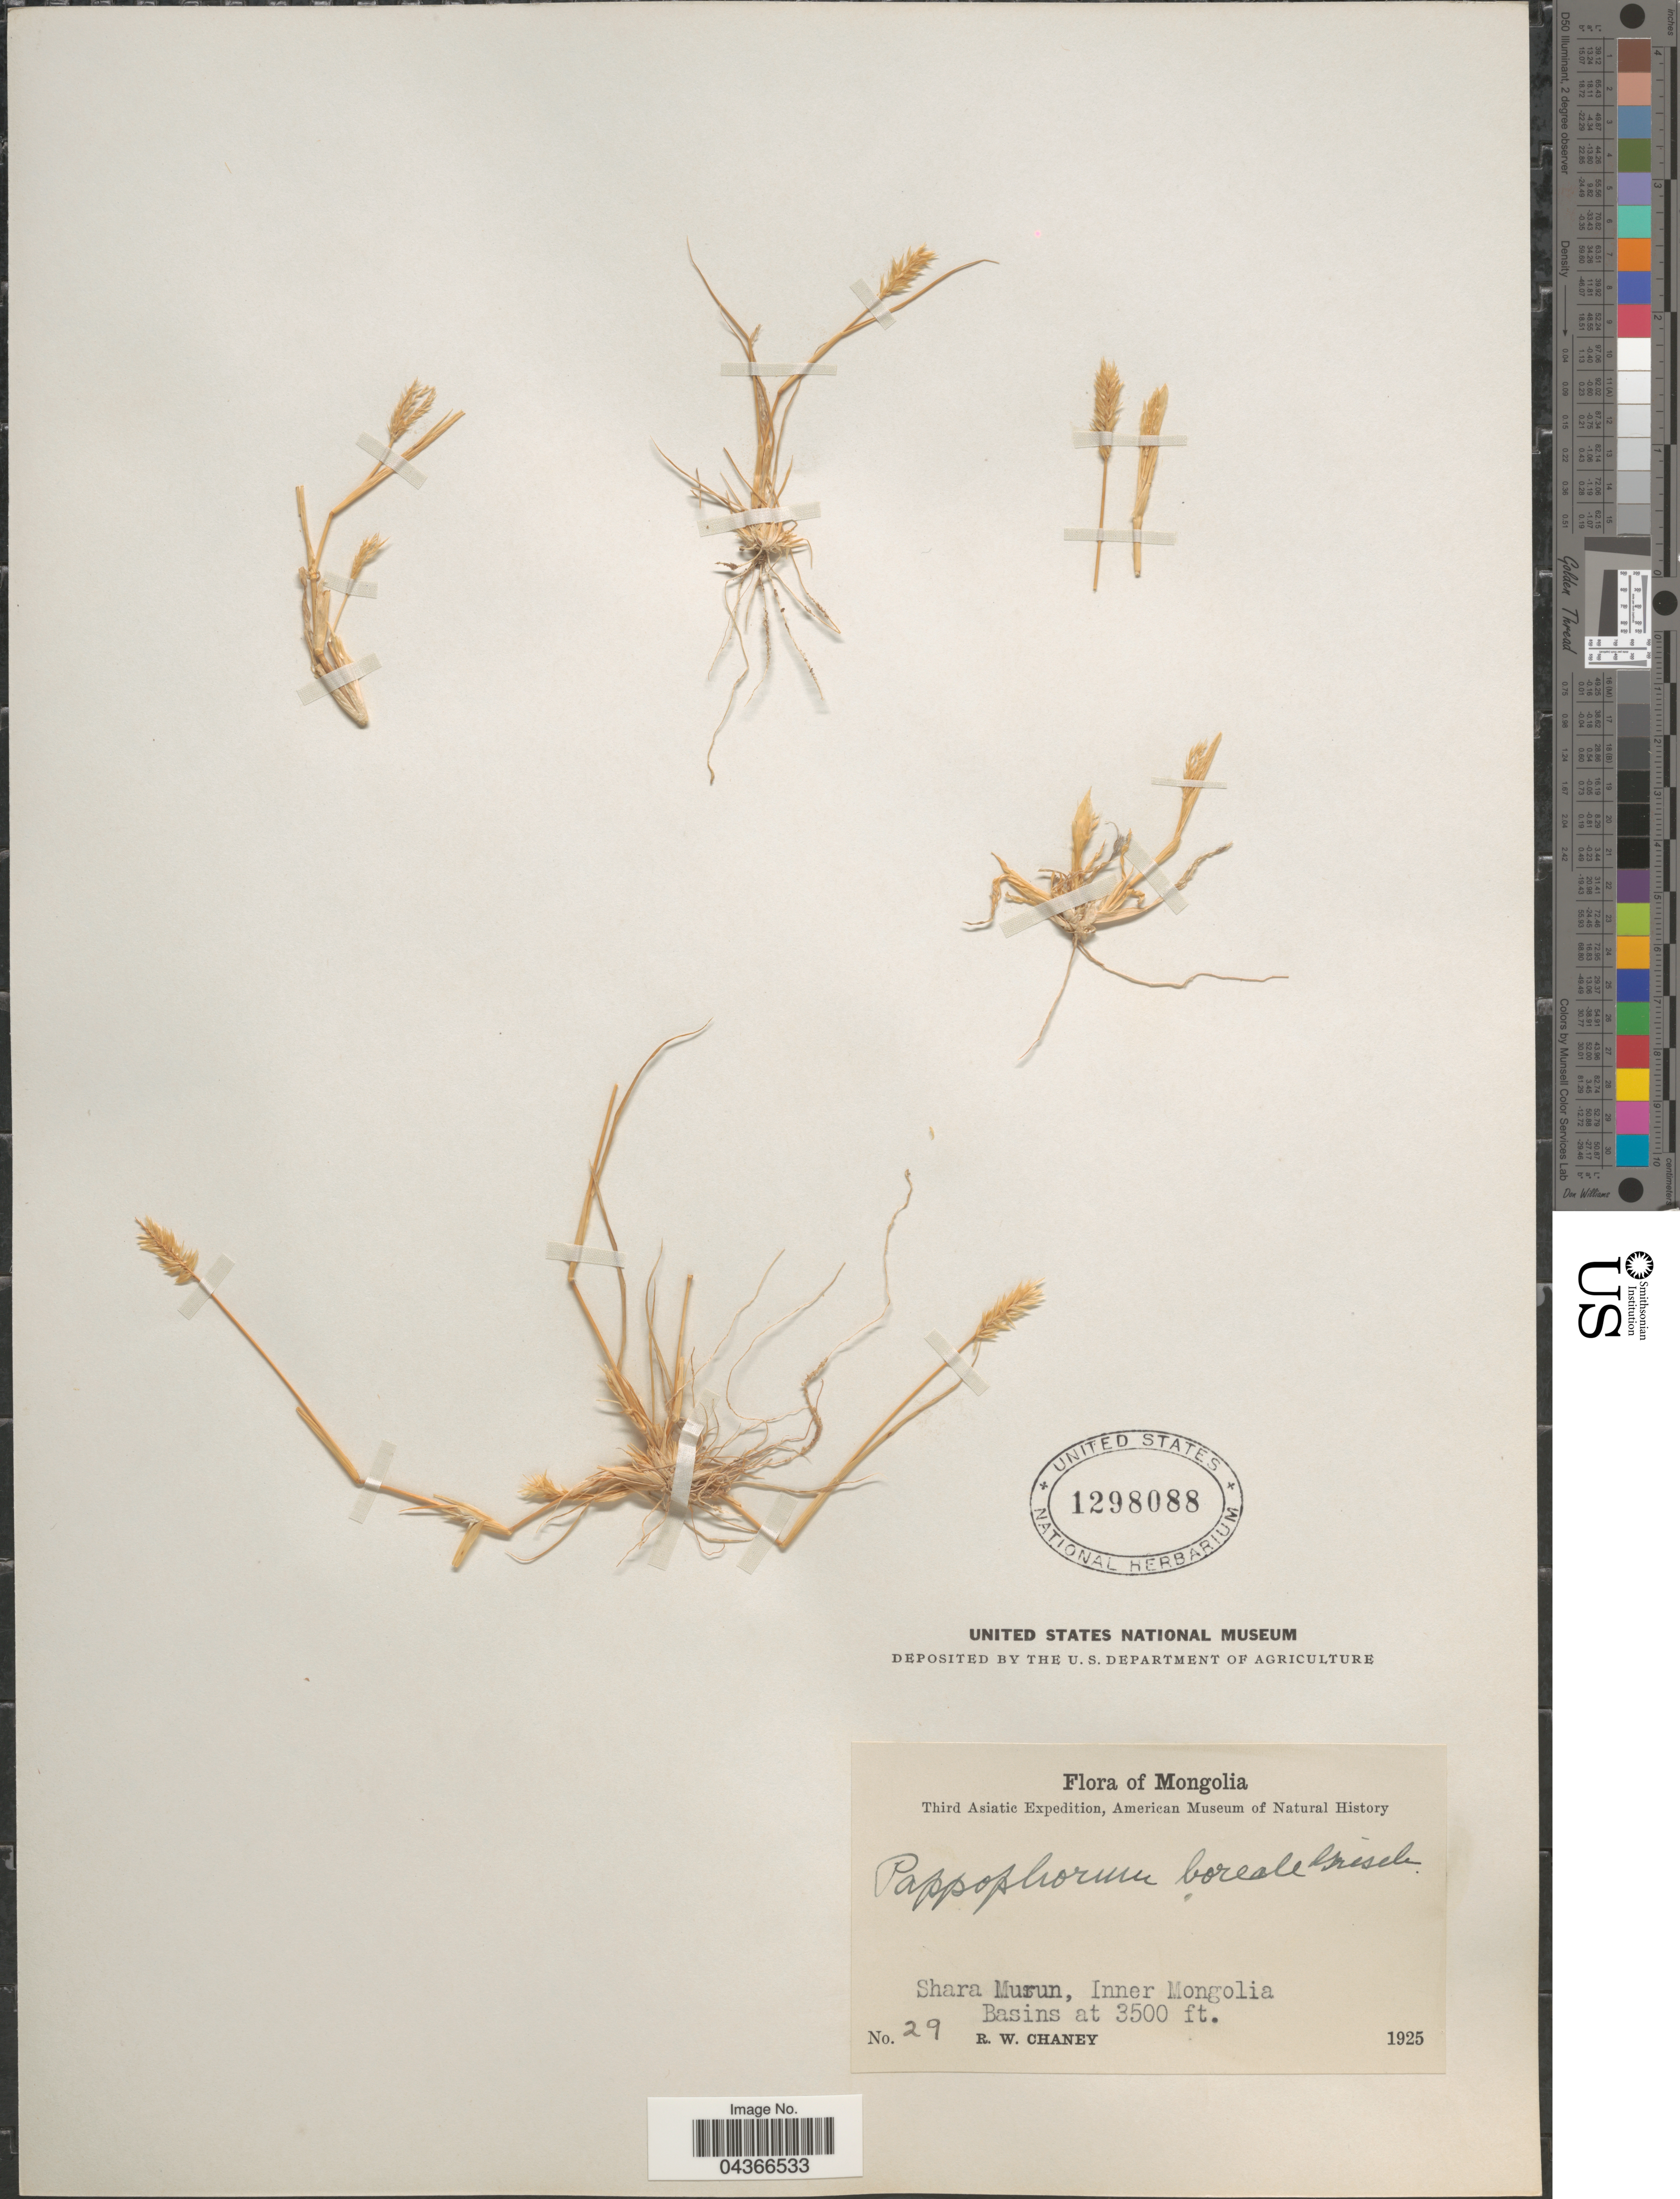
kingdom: Plantae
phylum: Tracheophyta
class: Liliopsida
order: Poales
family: Poaceae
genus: Enneapogon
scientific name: Enneapogon desvauxii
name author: P. Beauv.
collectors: R. Chaney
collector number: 29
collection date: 1925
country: China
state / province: Nei Monggol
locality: Mongolia. Third Asiatic Expedition. Shara Murun, Inner Mongolia.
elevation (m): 1067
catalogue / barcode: US 1298088